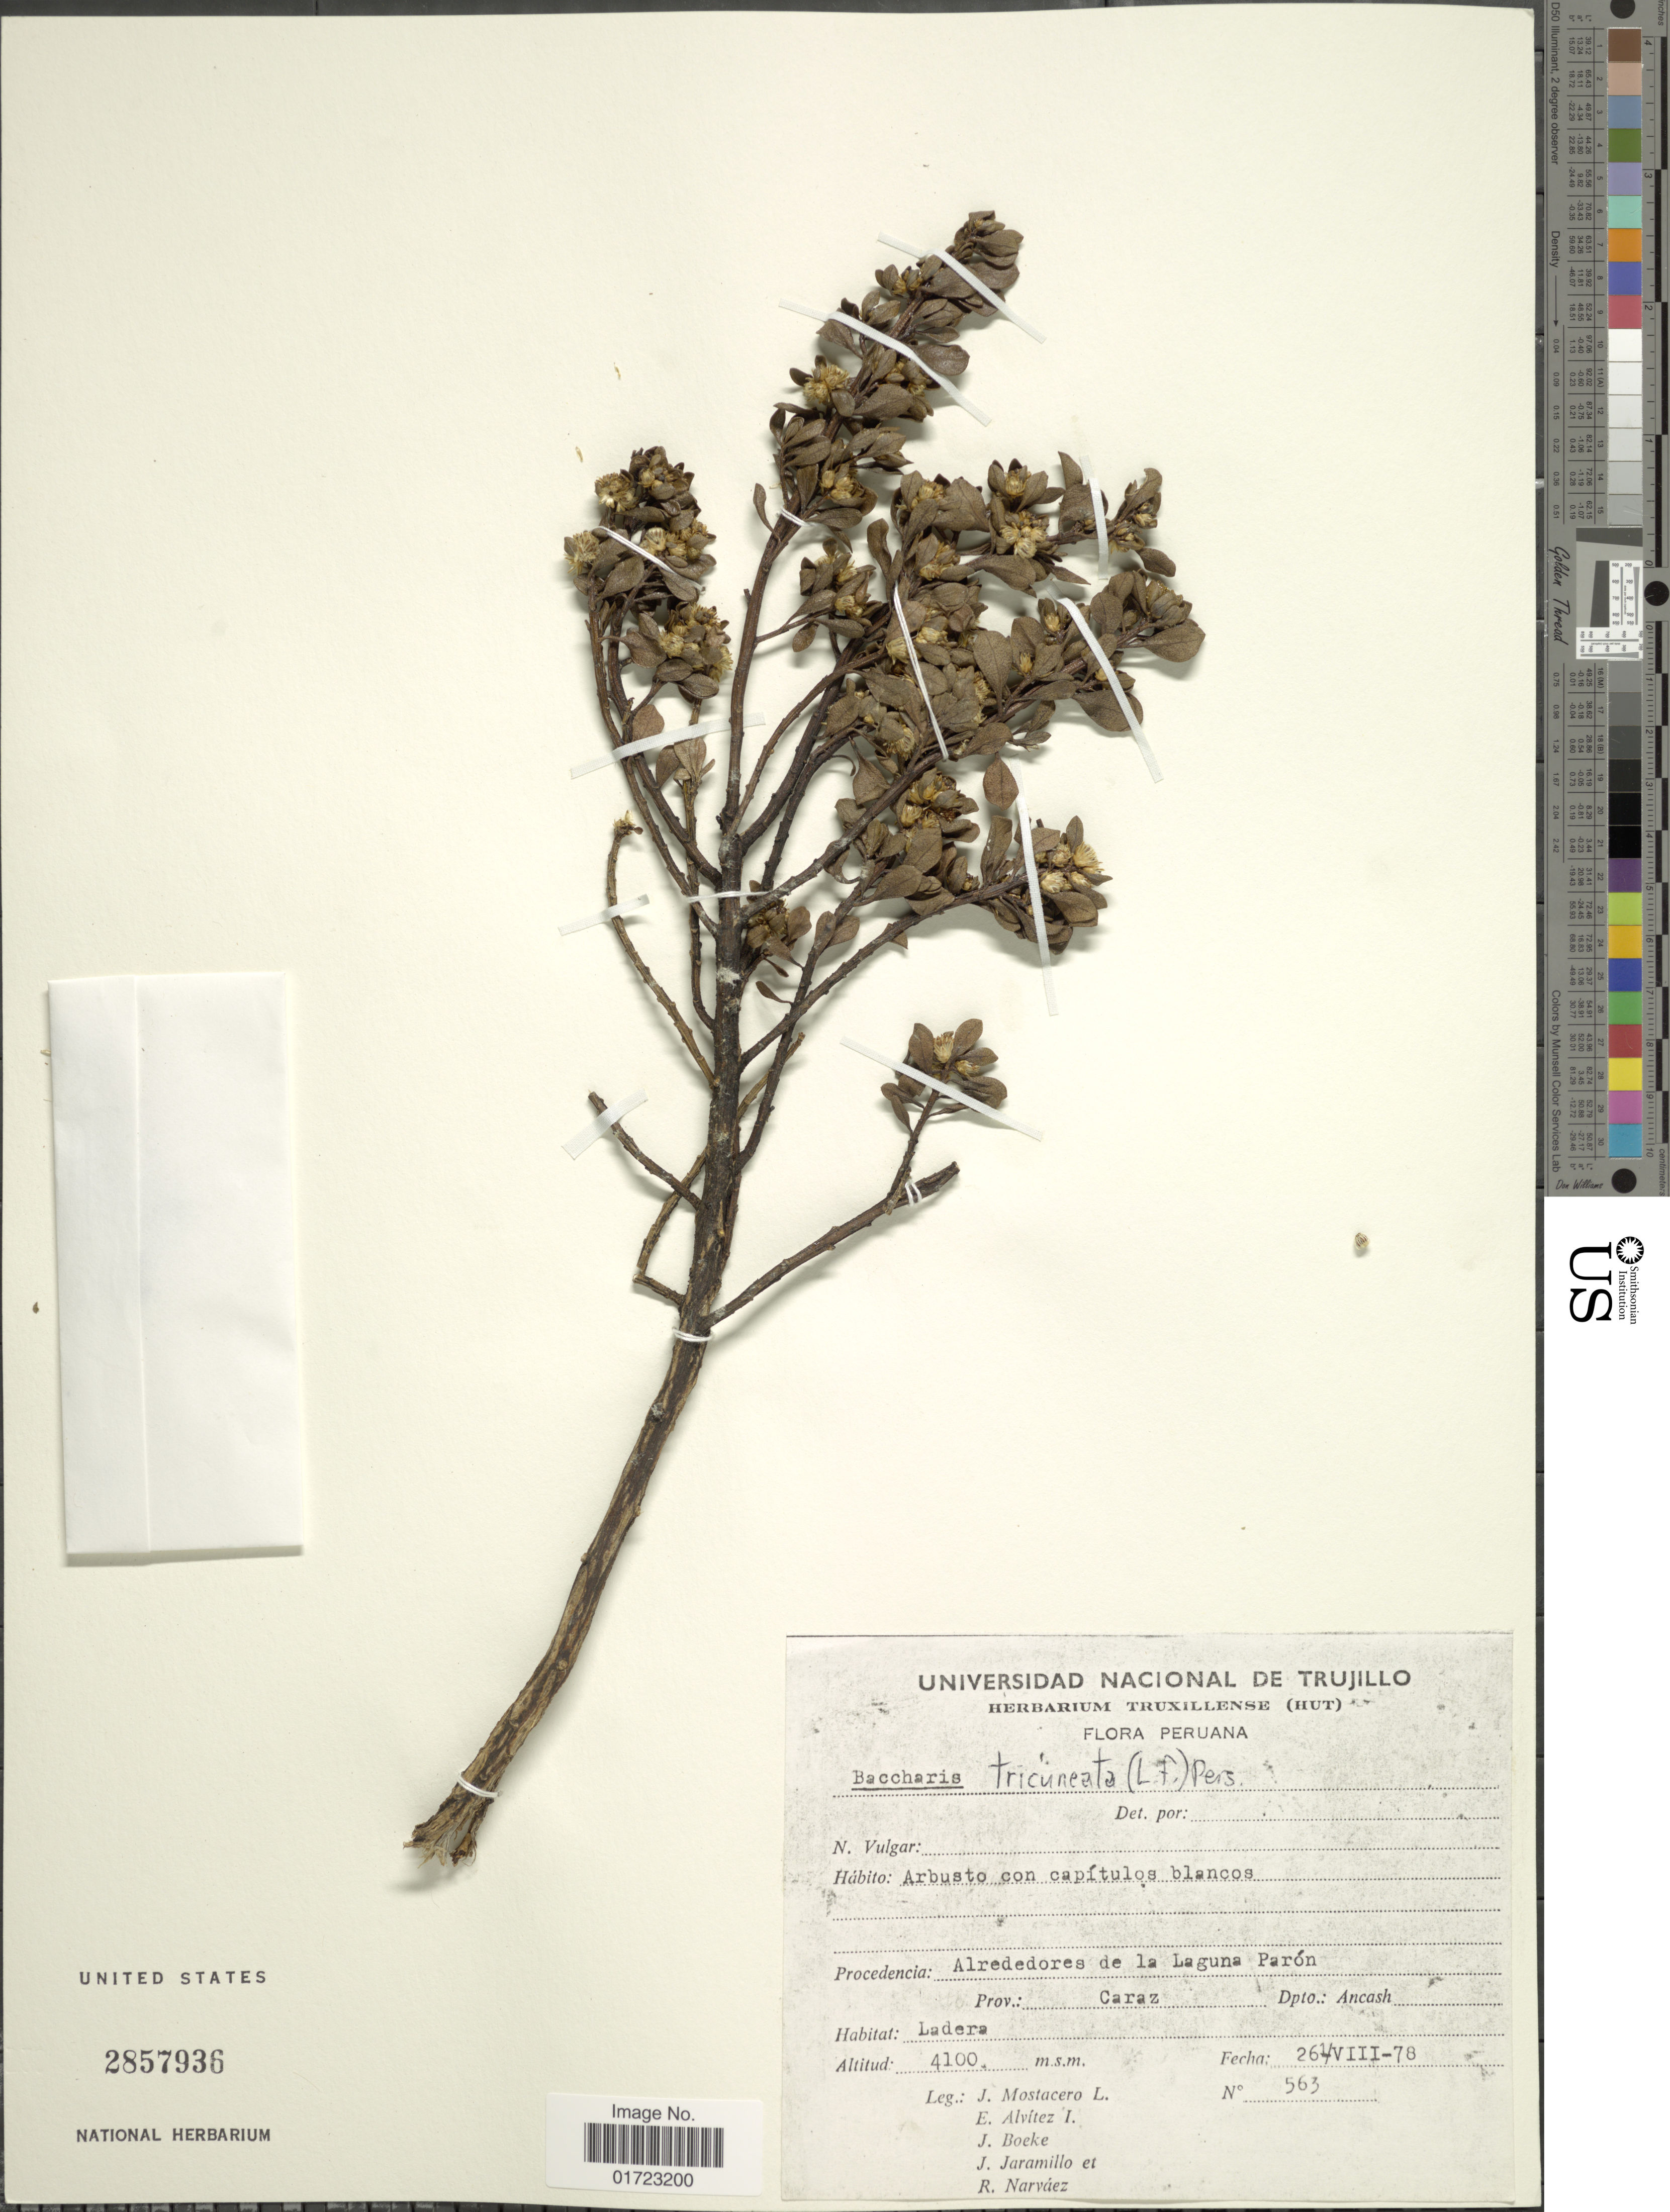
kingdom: Plantae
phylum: Tracheophyta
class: Magnoliopsida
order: Asterales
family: Asteraceae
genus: Baccharis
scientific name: Baccharis peruviana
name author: Cuatrec.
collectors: J. Mostacero L., E. Alvitez I., J. D. Boeke, J. Jaramillo & R. Narváez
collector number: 563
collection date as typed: Transcribed d/m/y: 26/8/78; t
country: Peru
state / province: Ancash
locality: Alrededores de la laguna Paron. Prov. Caraz.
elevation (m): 4100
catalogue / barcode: US 2857936